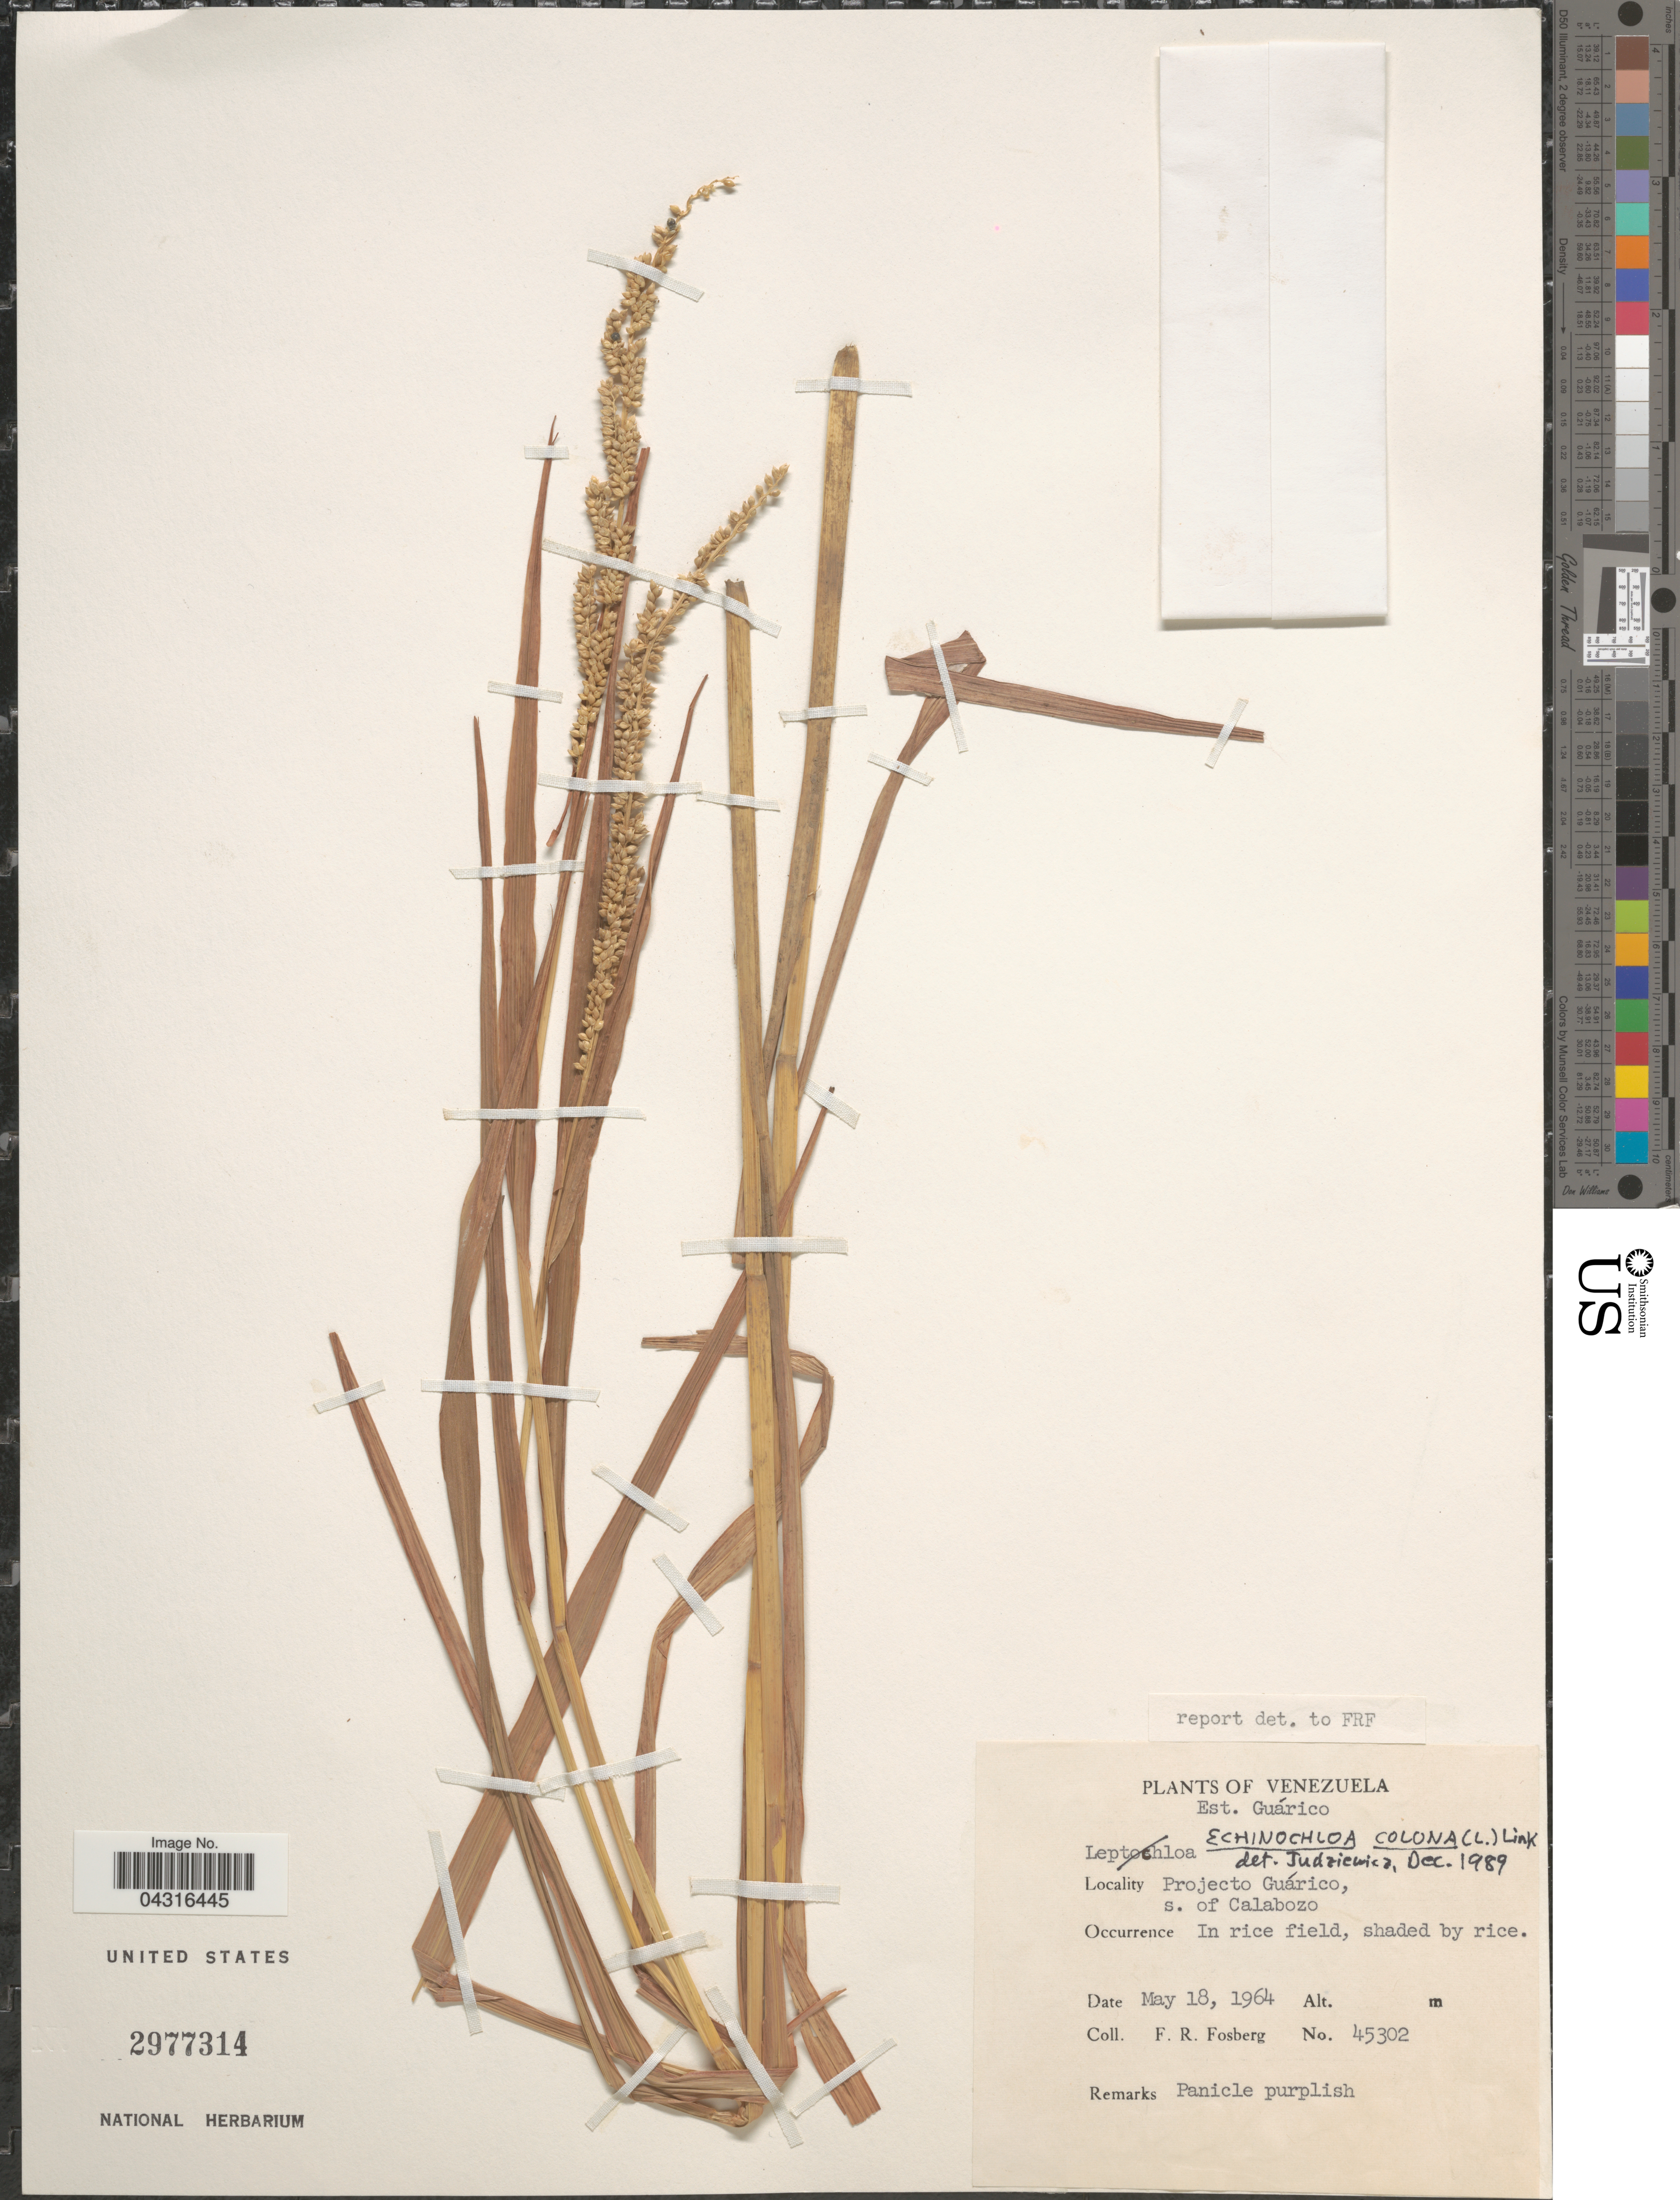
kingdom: Plantae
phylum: Tracheophyta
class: Liliopsida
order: Poales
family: Poaceae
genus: Echinochloa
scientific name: Echinochloa colona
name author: (L.) Link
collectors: F. R. Fosberg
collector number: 45302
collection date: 1964-05-18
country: Venezuela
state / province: Guarico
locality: Projecto Guárico, s. of Calabozo.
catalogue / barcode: US 2977314